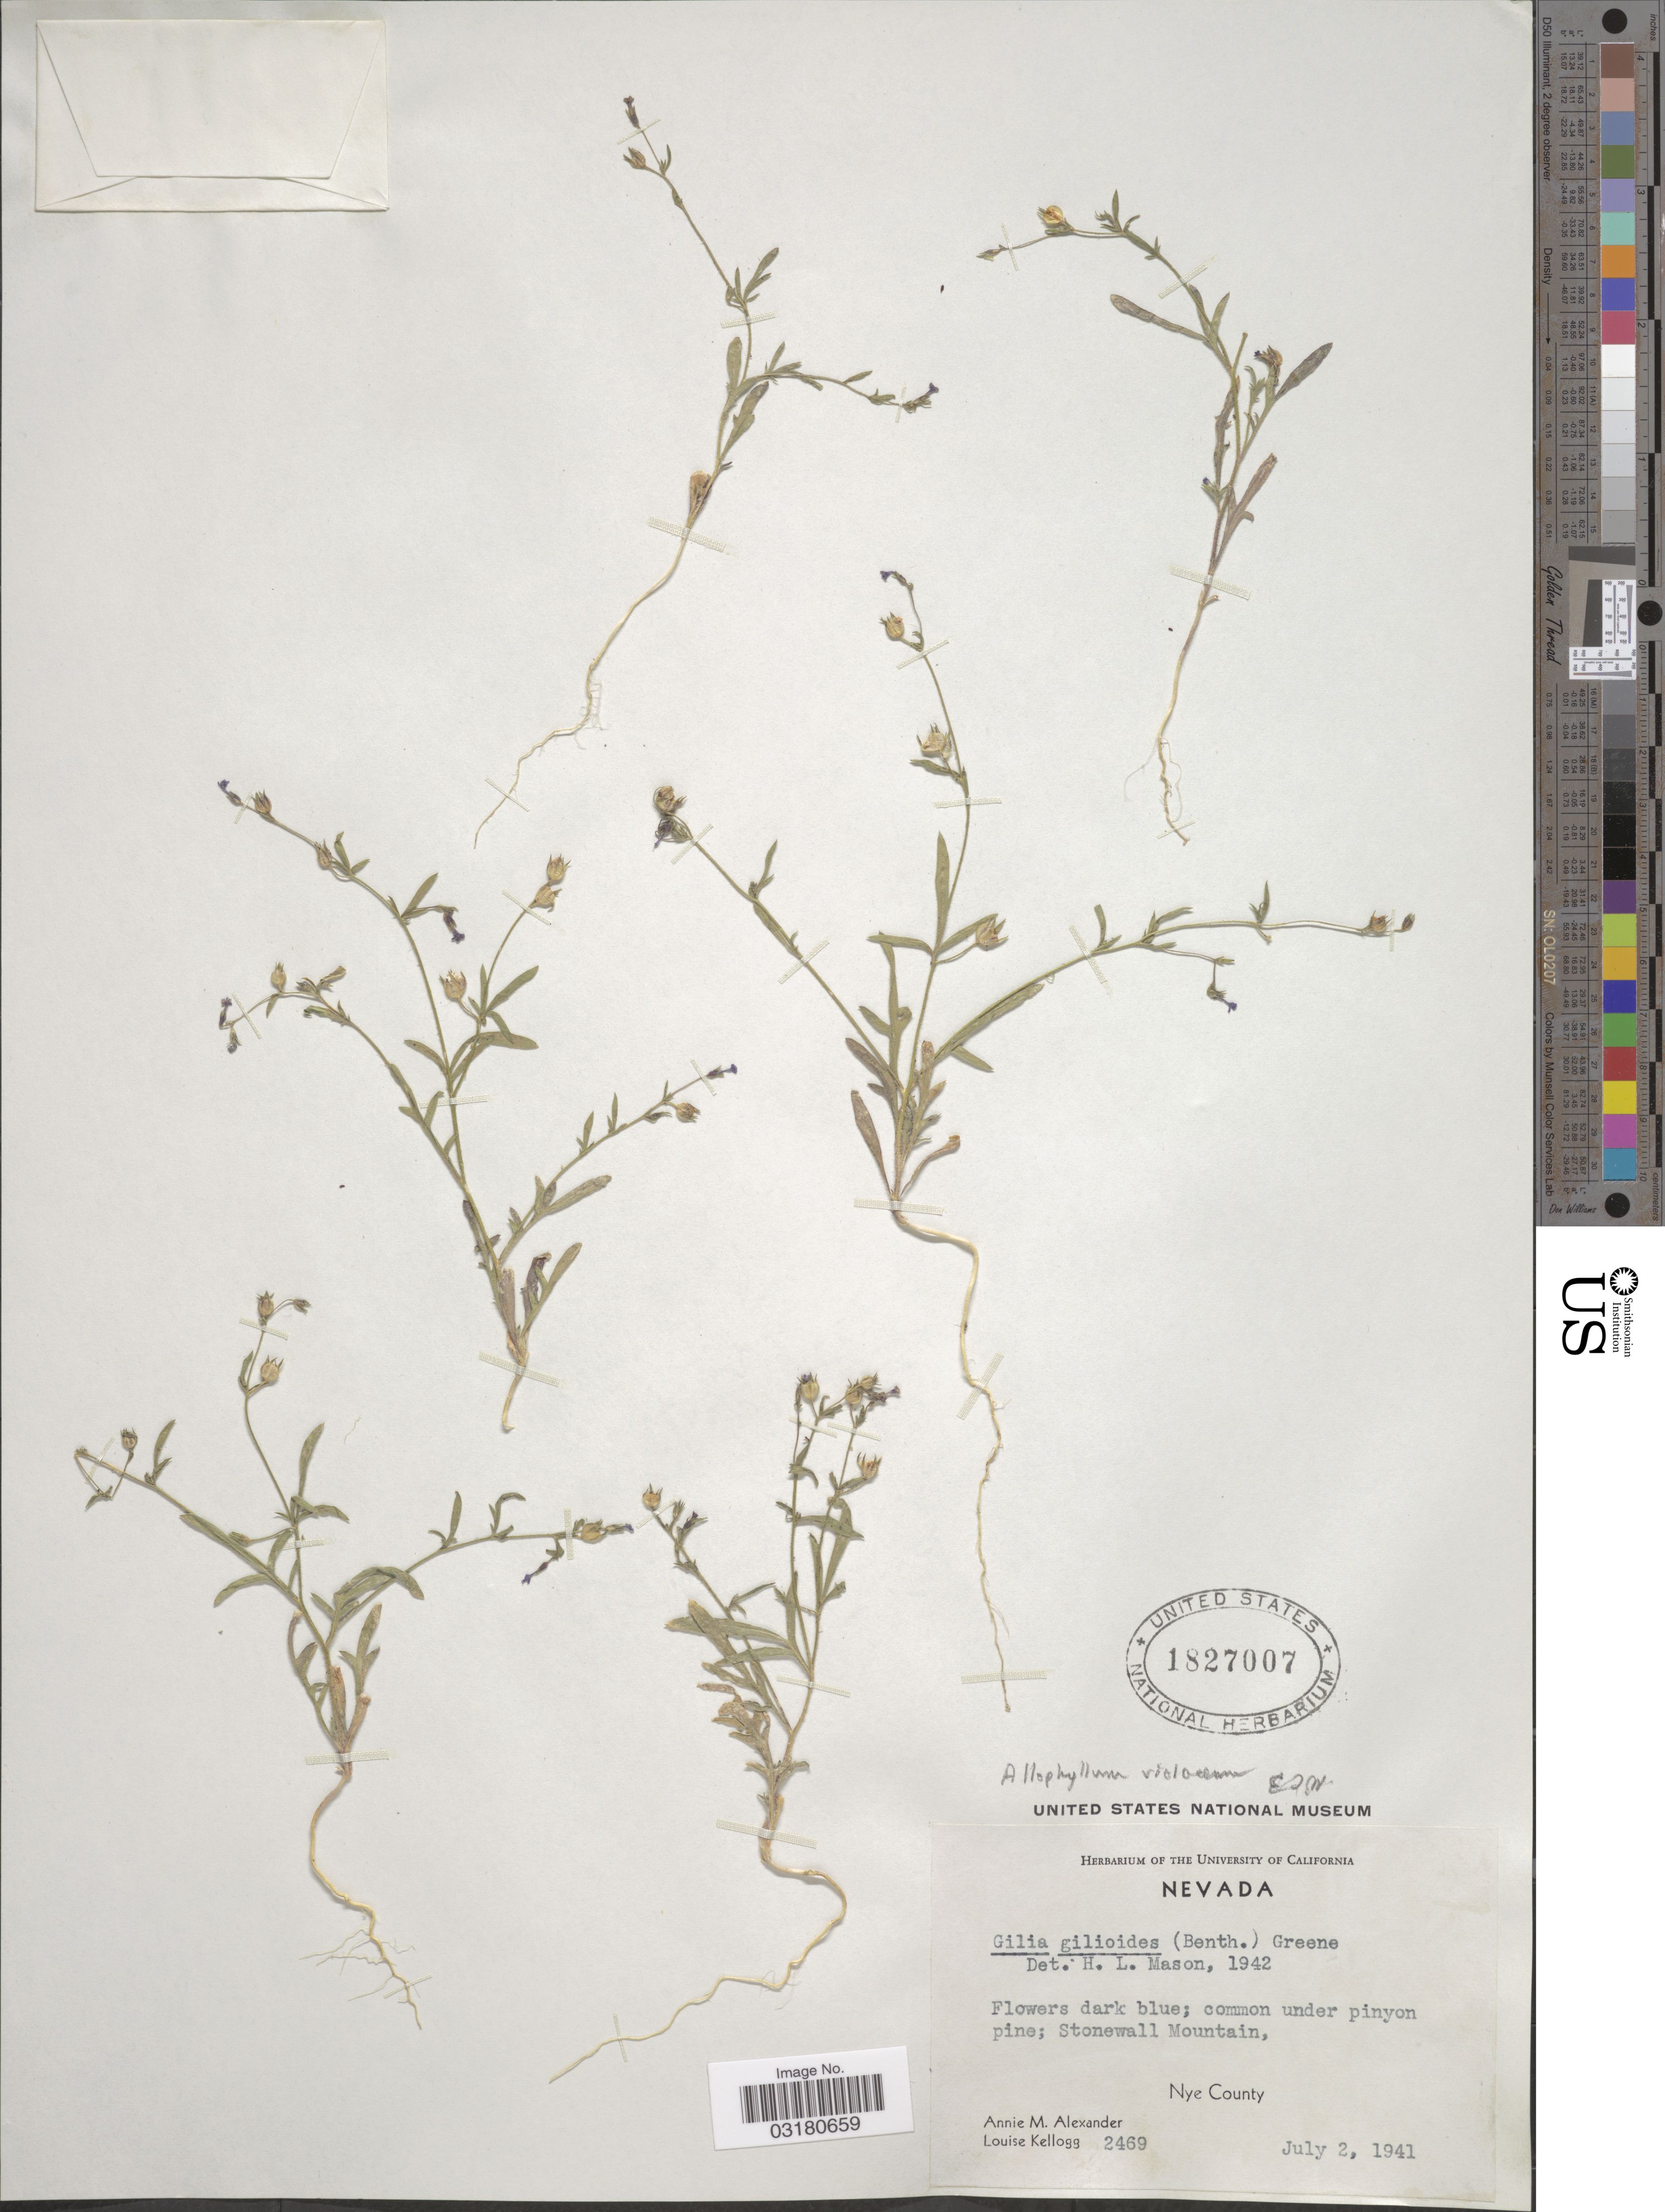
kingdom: Plantae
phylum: Tracheophyta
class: Magnoliopsida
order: Ericales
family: Polemoniaceae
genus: Allophyllum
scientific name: Allophyllum violaceum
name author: (A. Heller) A.D. Grant & V.E. Grant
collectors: A. M. Alexander & L. Kellogg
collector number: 2469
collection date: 1941-07-02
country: United States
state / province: Nevada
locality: Stonewall Mountain, Nye County.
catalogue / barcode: US 1827007